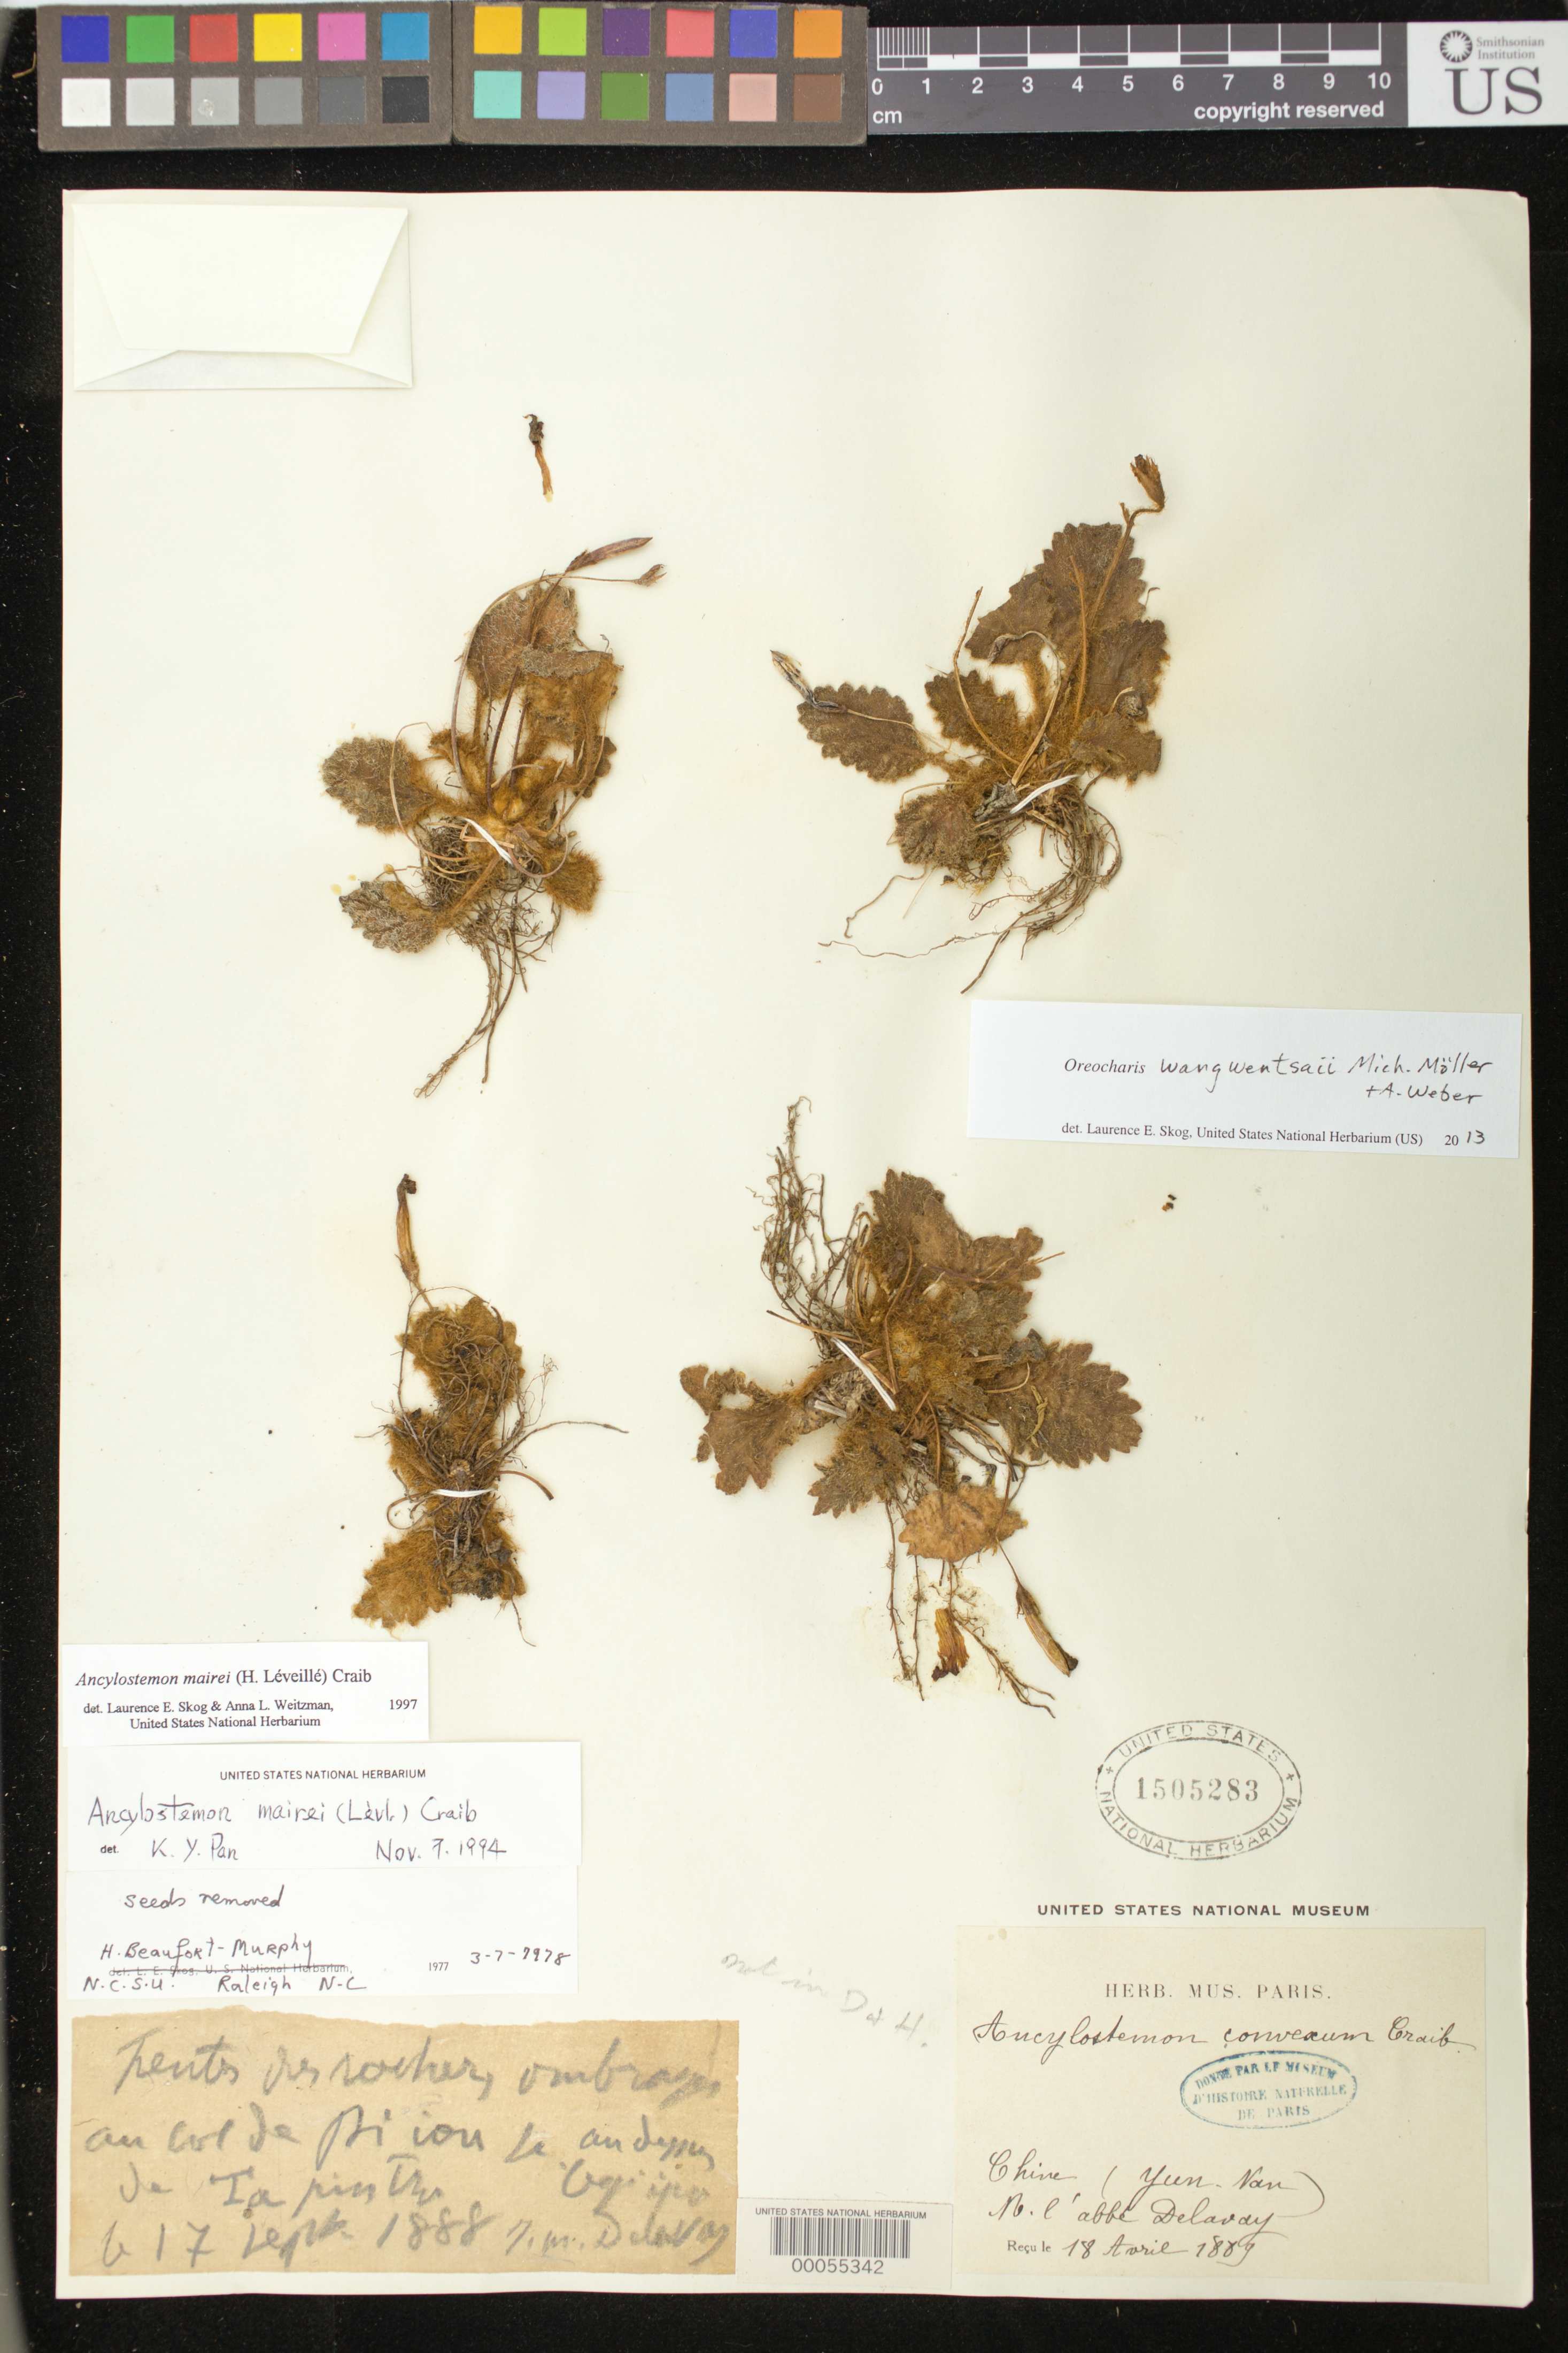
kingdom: Plantae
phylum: Tracheophyta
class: Magnoliopsida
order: Lamiales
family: Gesneriaceae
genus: Oreocharis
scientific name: Oreocharis wangwentsaii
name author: Mich. Möller & A. Weber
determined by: Skog, Laurence E.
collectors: P. Delavay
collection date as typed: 18 Apr 1889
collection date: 1889-04-18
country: China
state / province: Yunnan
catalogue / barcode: US 1505283